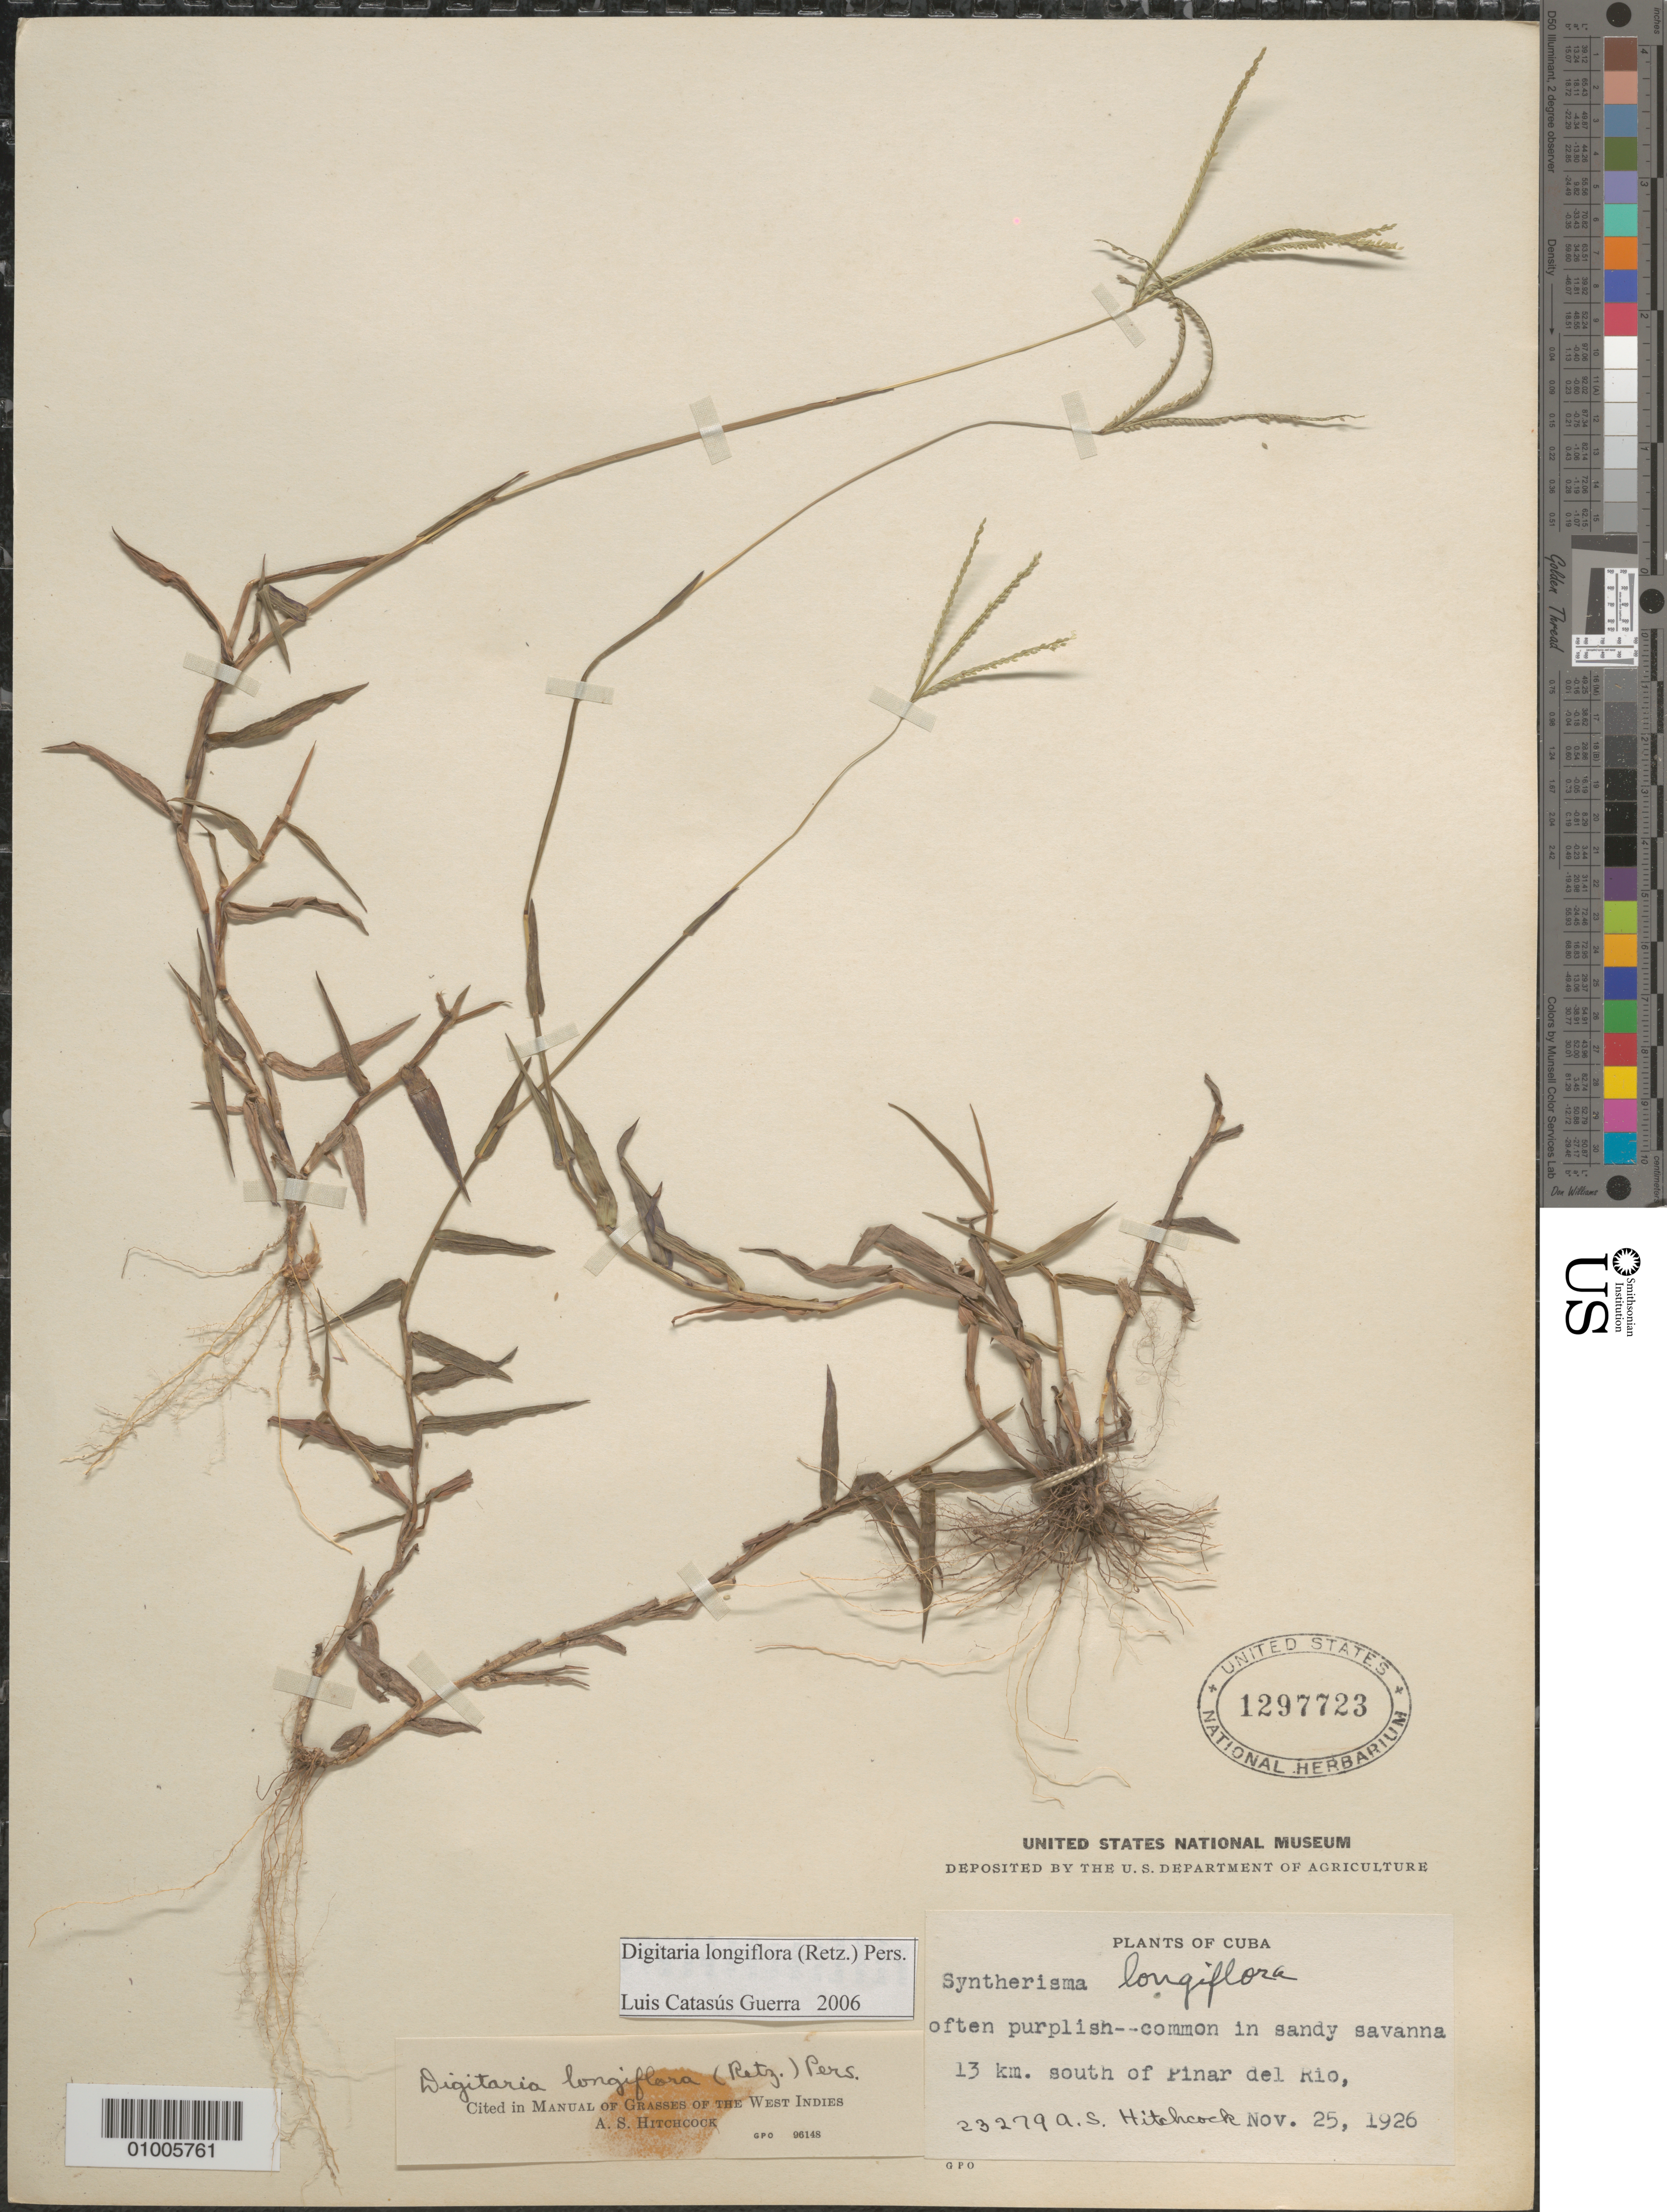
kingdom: Plantae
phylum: Tracheophyta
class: Liliopsida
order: Poales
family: Poaceae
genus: Digitaria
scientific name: Digitaria longiflora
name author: (Retz.) Pers.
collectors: A. S. Hitchcock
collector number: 23279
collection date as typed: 25 Nov 1926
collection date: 1926-11-25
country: Cuba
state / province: Pinar del Rio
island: Cuba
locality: common in sandy savanna, 13 km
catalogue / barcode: US 1297723